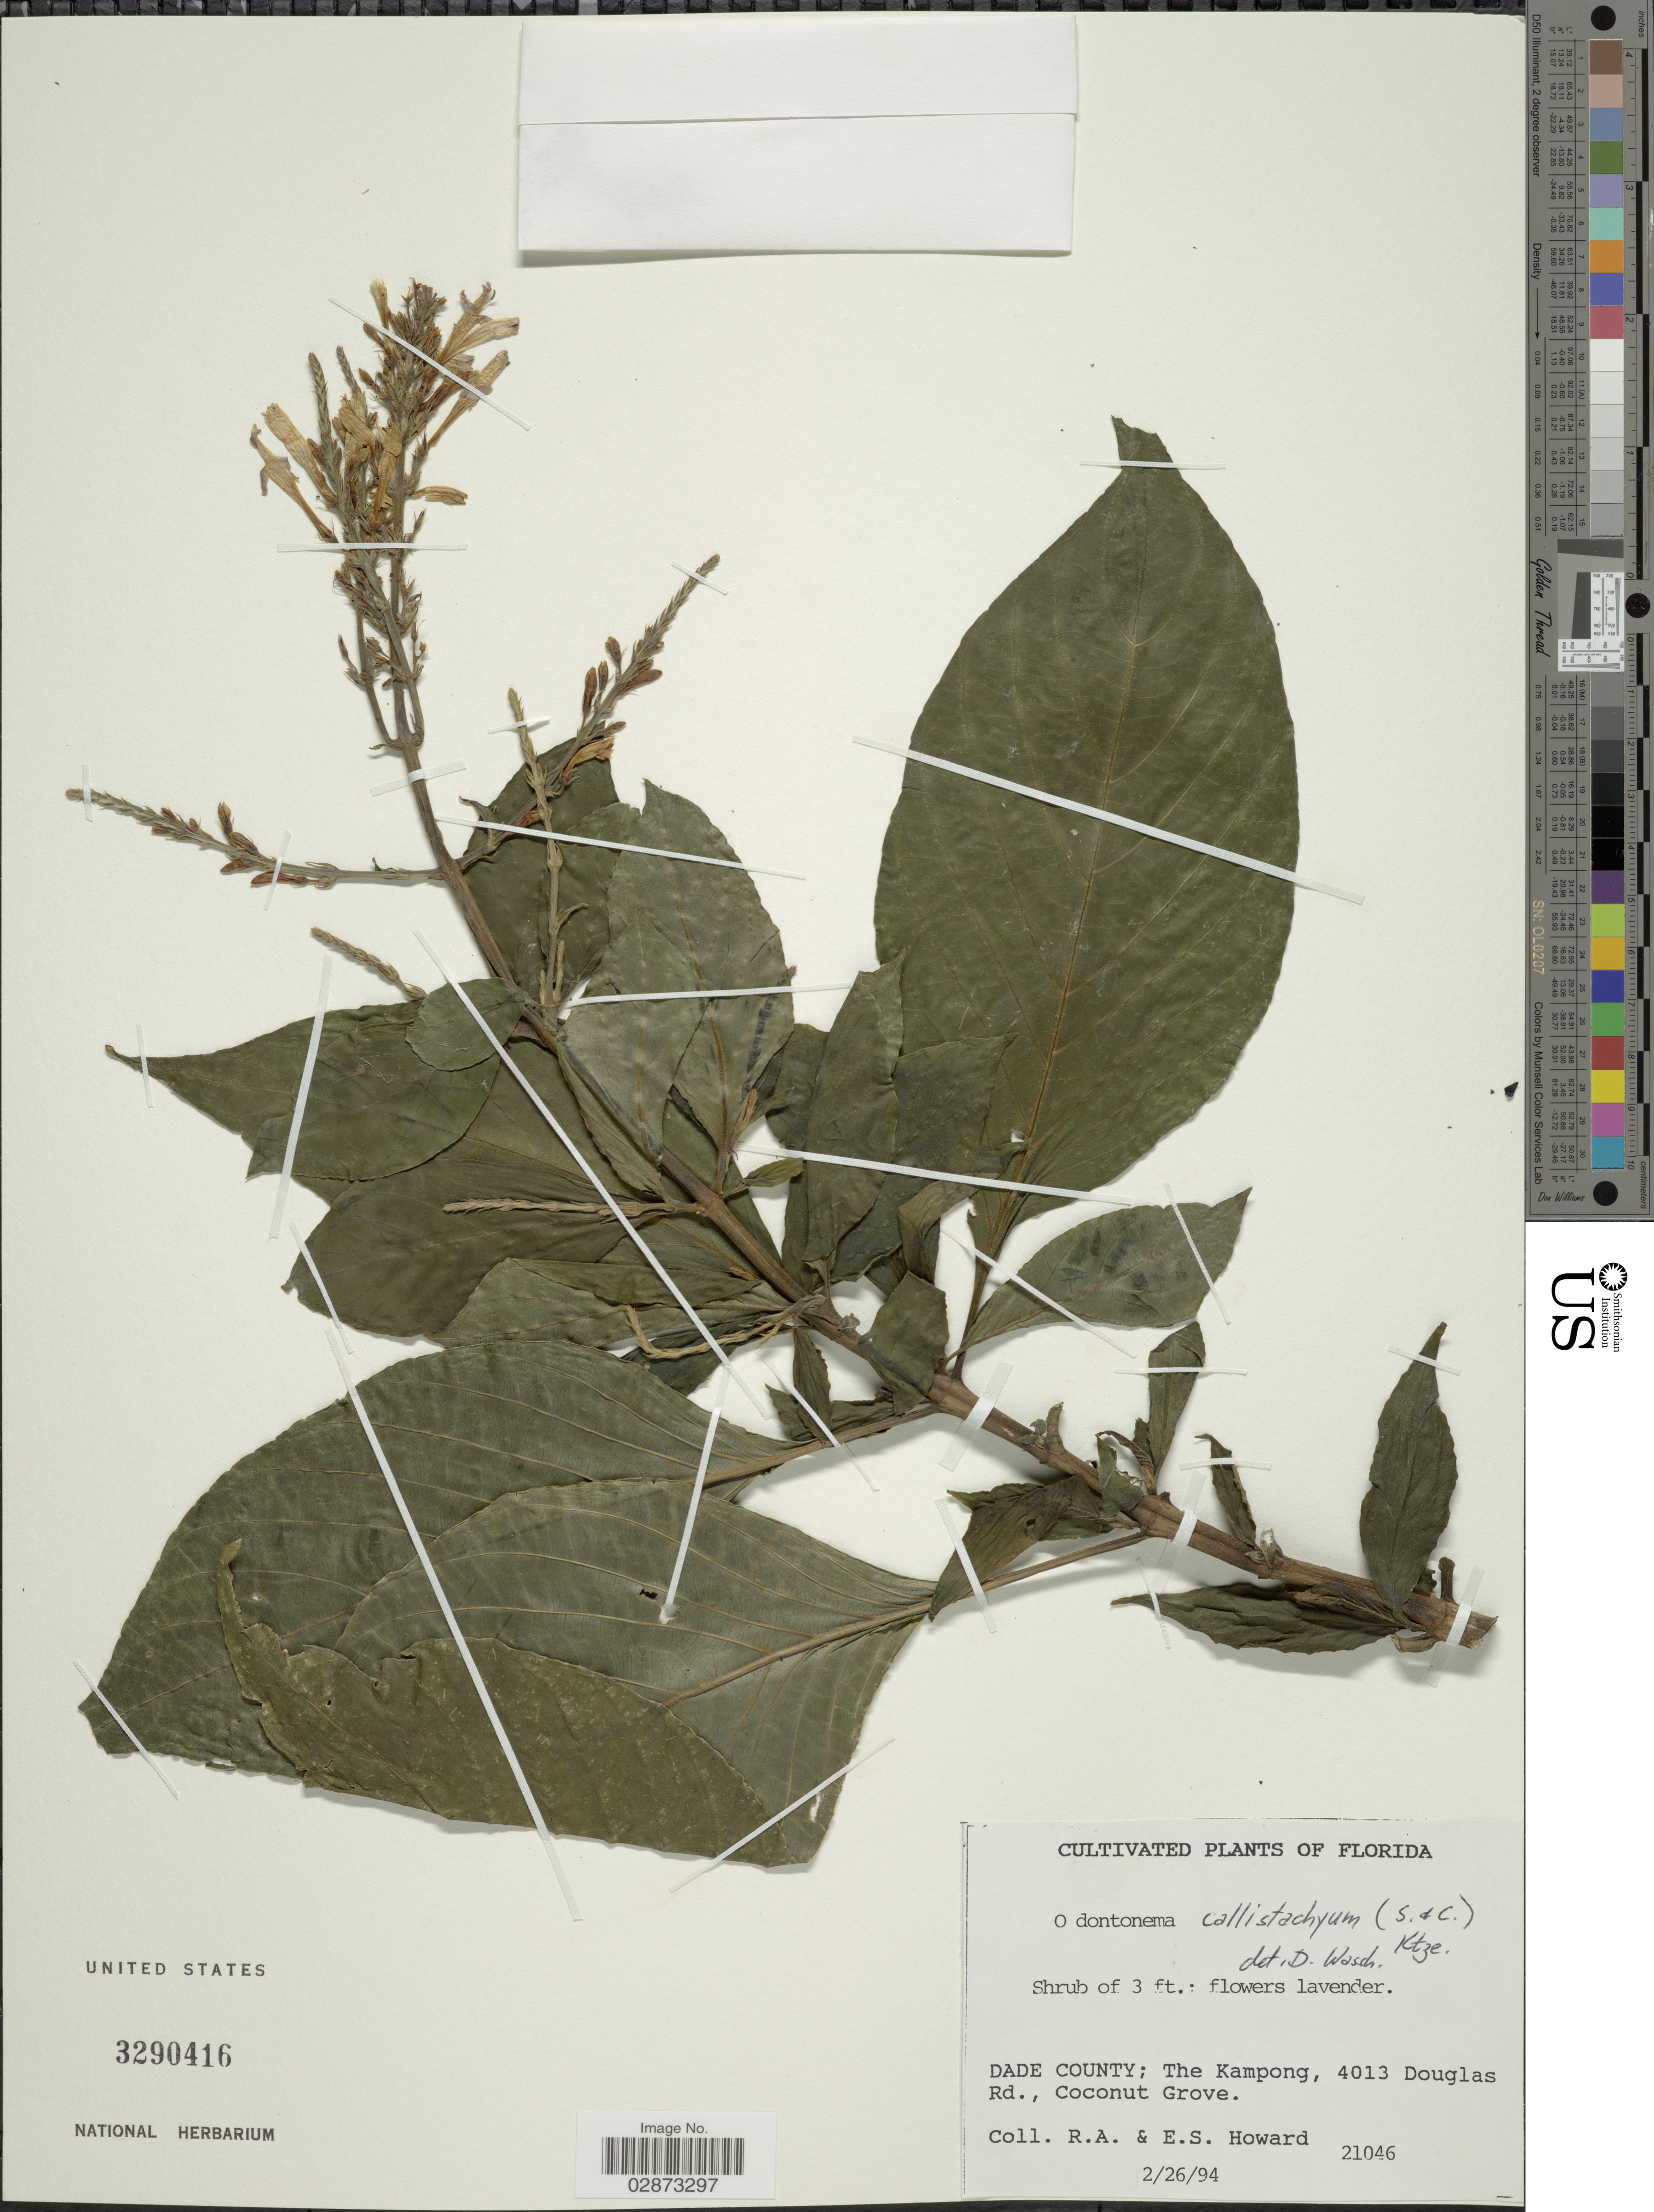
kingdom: Plantae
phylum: Tracheophyta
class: Magnoliopsida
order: Lamiales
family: Acanthaceae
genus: Odontonema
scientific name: Odontonema callistachyum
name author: (Schltdl. & Cham.) Kuntze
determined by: Wasshausen, Dieter C., (BOT), Smithsonian Institution - National Museum of Natural History (UNITED STATES)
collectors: R. A. Howard & E. S. Howard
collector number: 21046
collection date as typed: Transcribed d/m/y: 26/2/94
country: United States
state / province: Florida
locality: Dade County; The Kampong, 4013 Douglas Rd., Coconut Grove.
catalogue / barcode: US 3290416